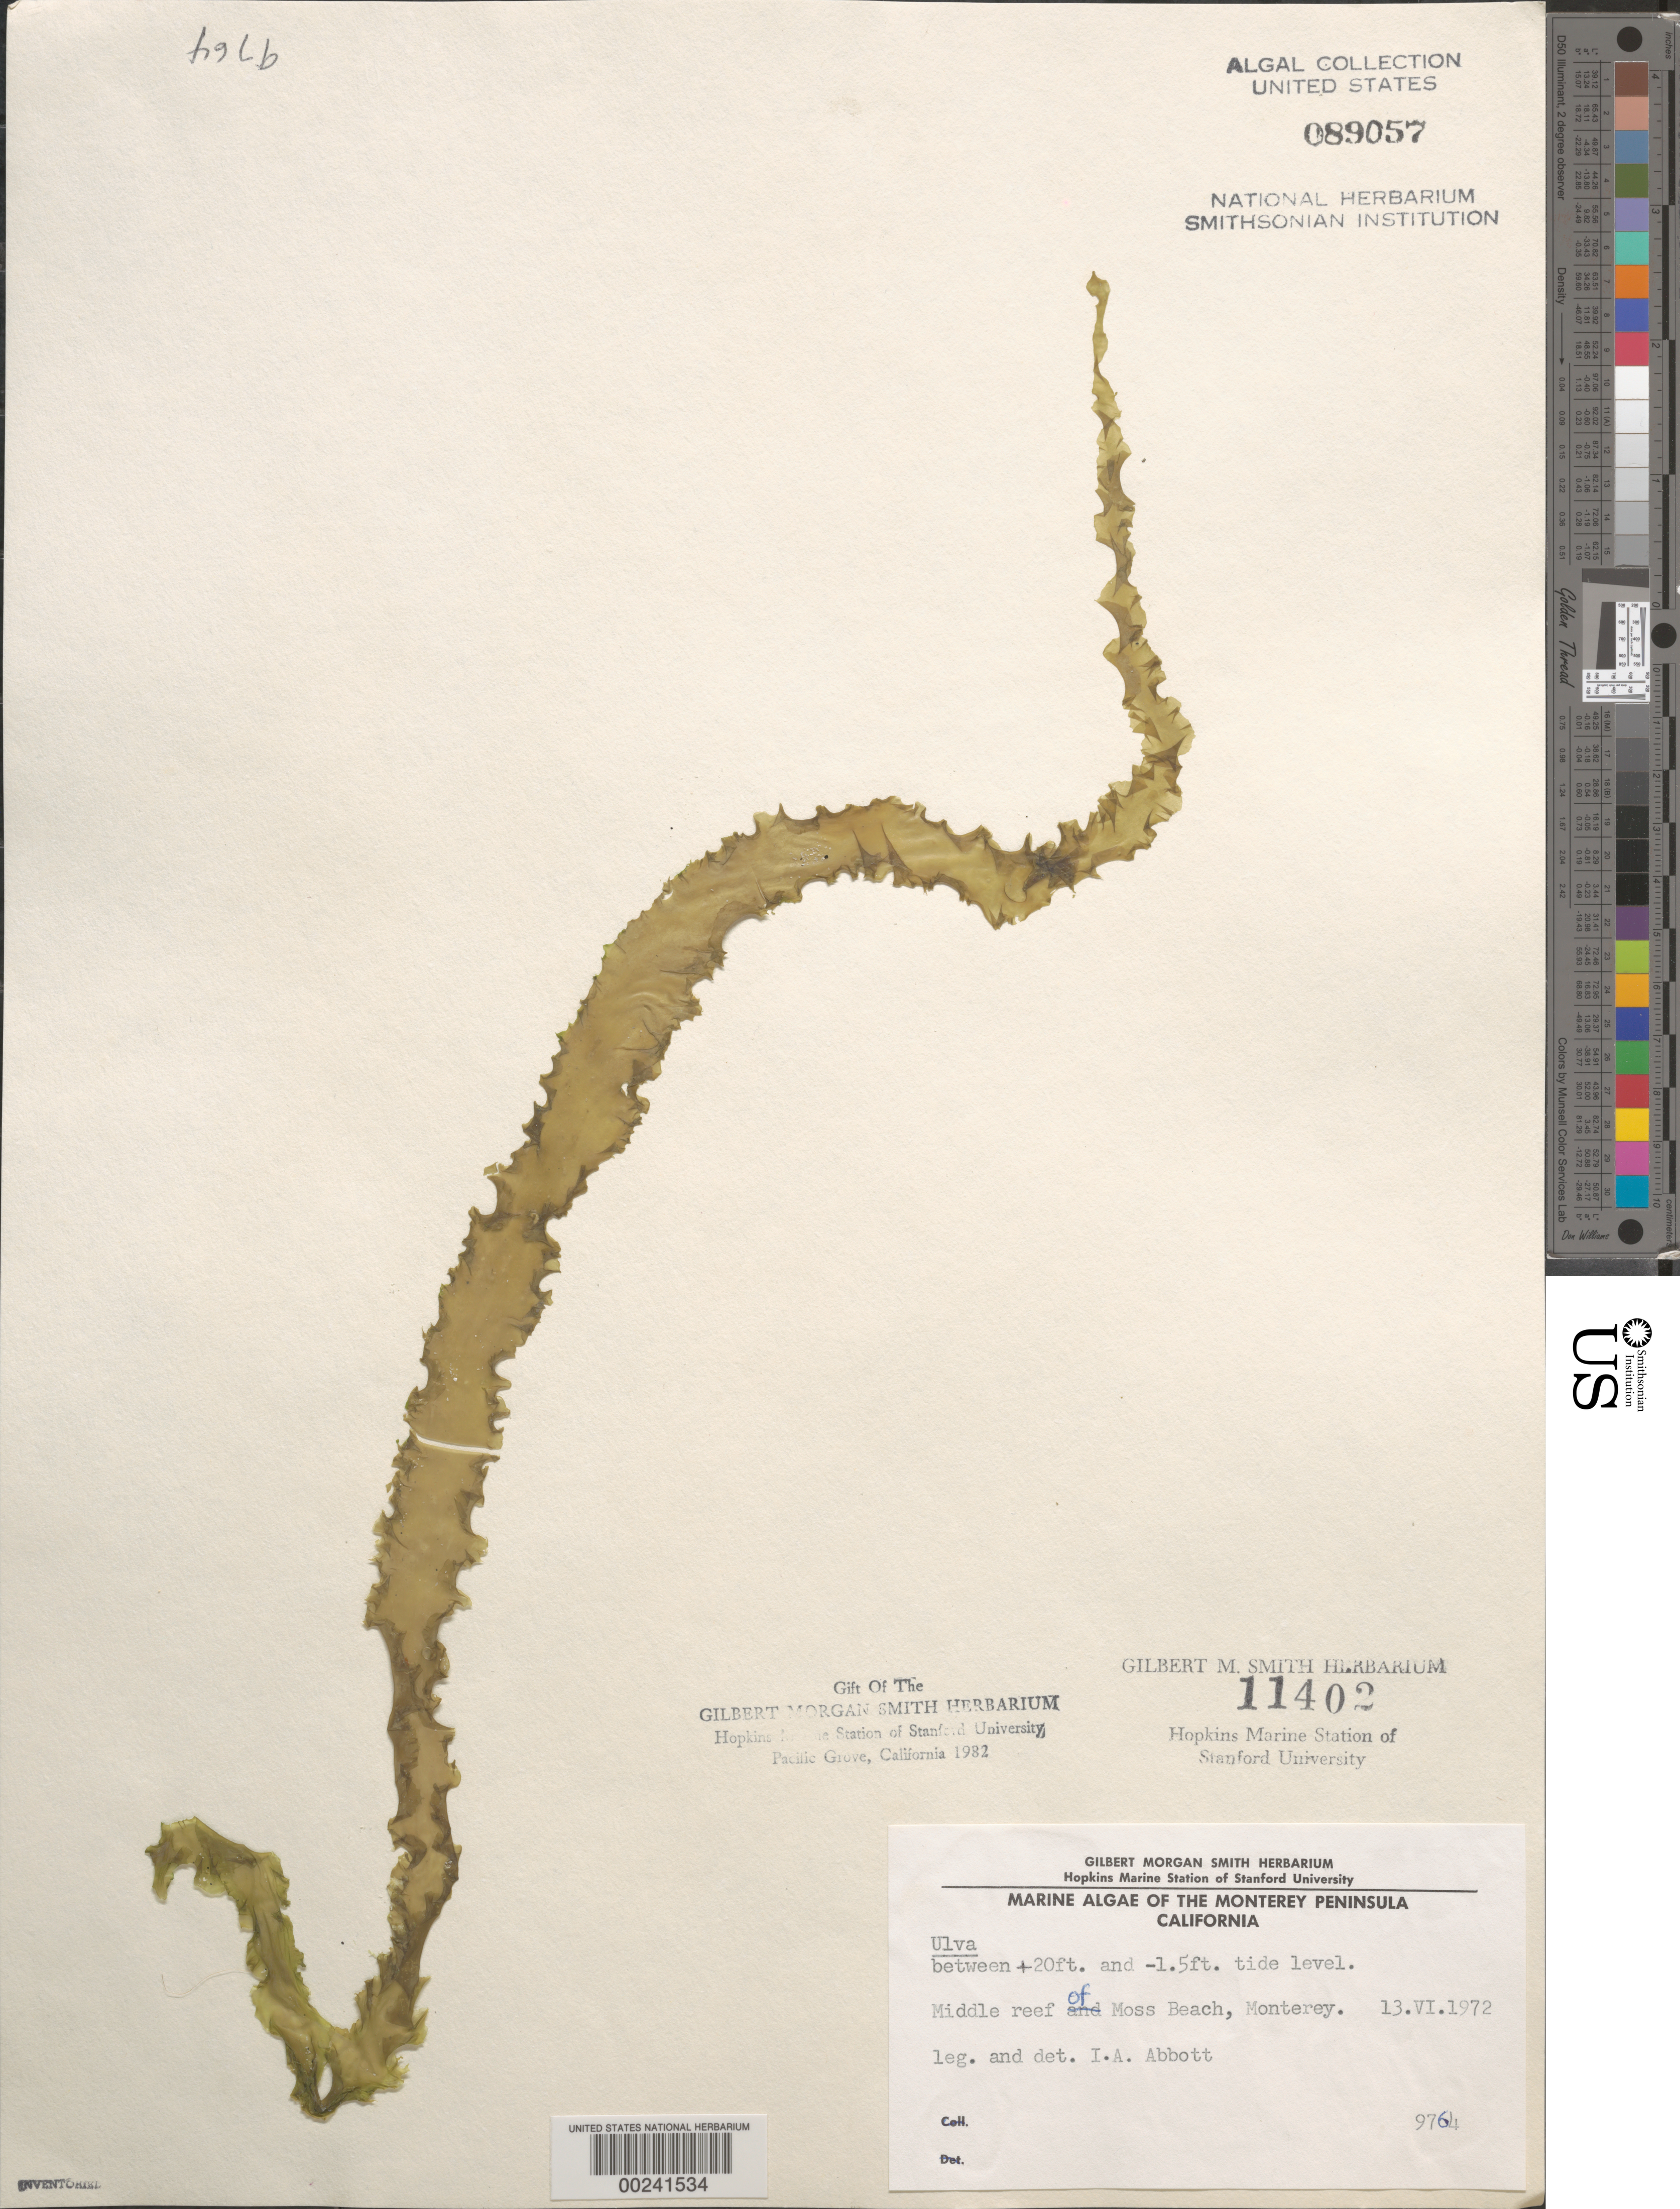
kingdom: Plantae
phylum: Chlorophyta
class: Ulvophyceae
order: Ulvales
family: Ulvaceae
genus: Ulva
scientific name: Ulva sp.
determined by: Abbott, Isabella A.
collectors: I. A. Abbott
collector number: IAA 9764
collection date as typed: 13 Jun 1972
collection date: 1972-06-13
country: United States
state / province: California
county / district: Monterey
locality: Middle reef of Moss Beach, Monterey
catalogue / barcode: US 89057